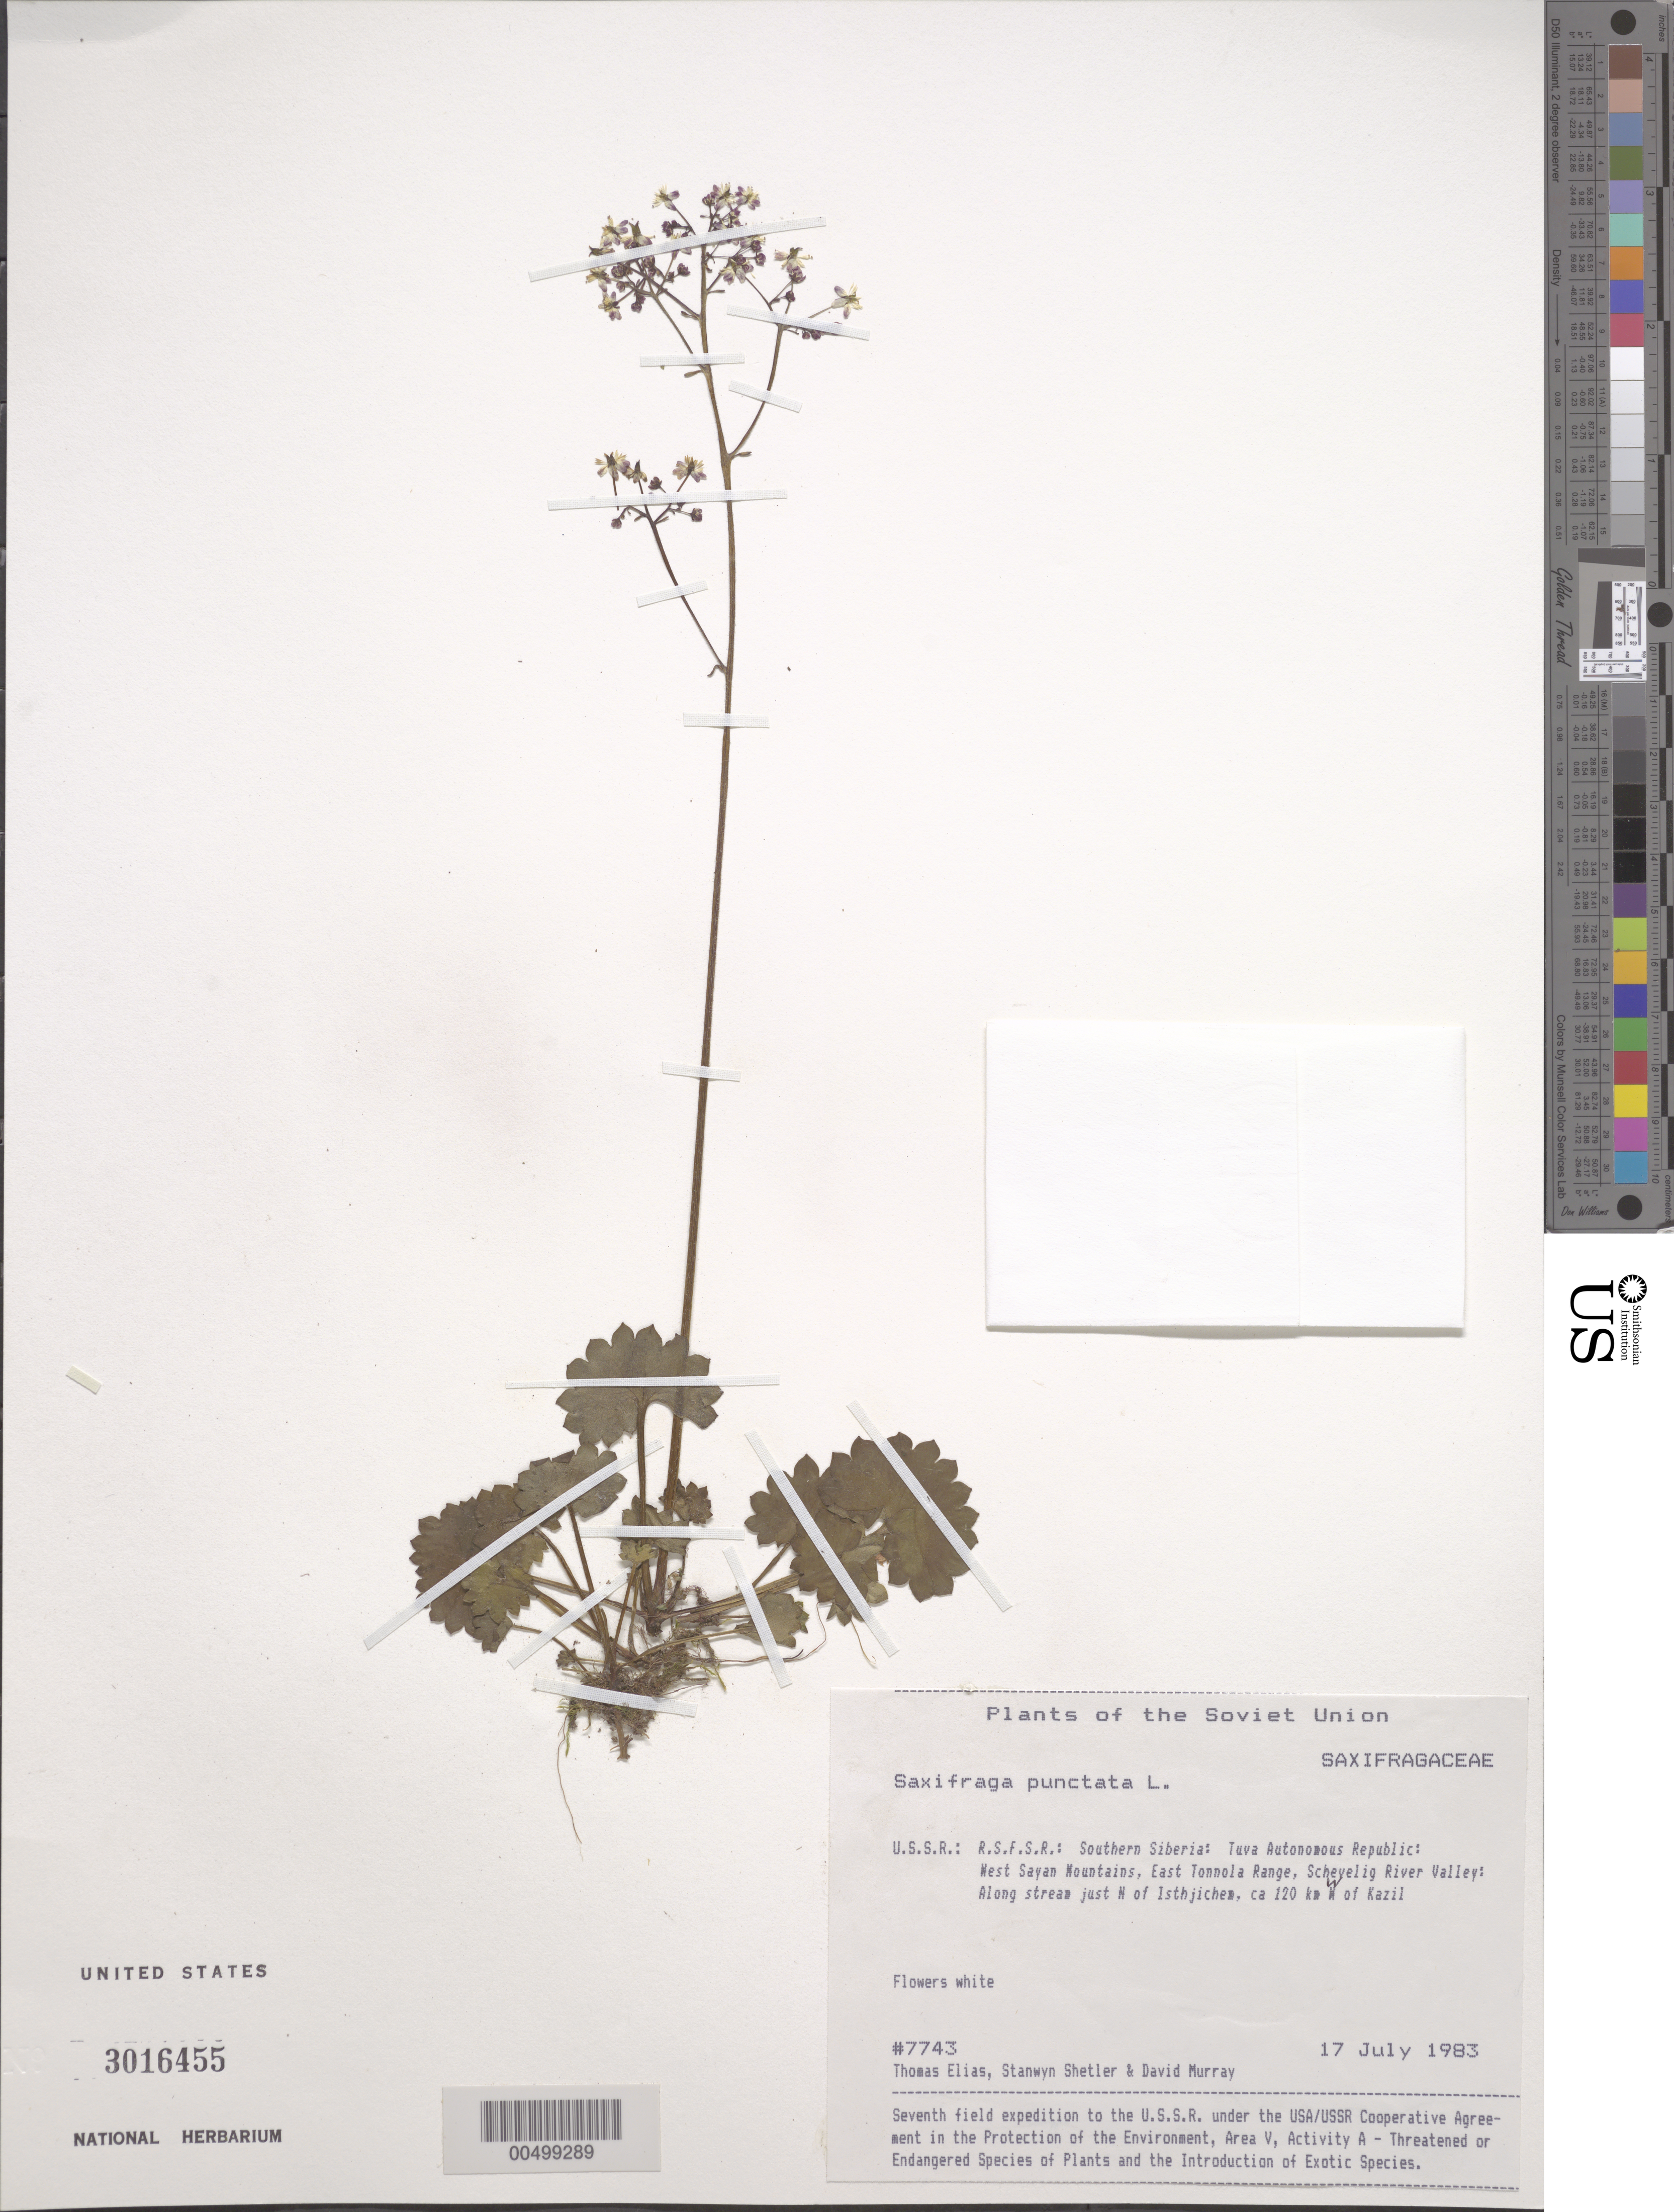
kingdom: Plantae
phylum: Tracheophyta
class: Magnoliopsida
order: Saxifragales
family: Saxifragaceae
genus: Micranthes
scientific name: Micranthes punctata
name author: (L.) Losinsk.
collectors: T. Elias, S. Shetler & D. F. Murray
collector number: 7743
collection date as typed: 17 Jul 1983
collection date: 1983-07-17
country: Russian Federation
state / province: Tuva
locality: West Sayan Mountains, E Tonnola [Tannu-Ola] Range, Schevelig River Valley, just N of Isthichem [Ishti-Khem], *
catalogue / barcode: US 3016455